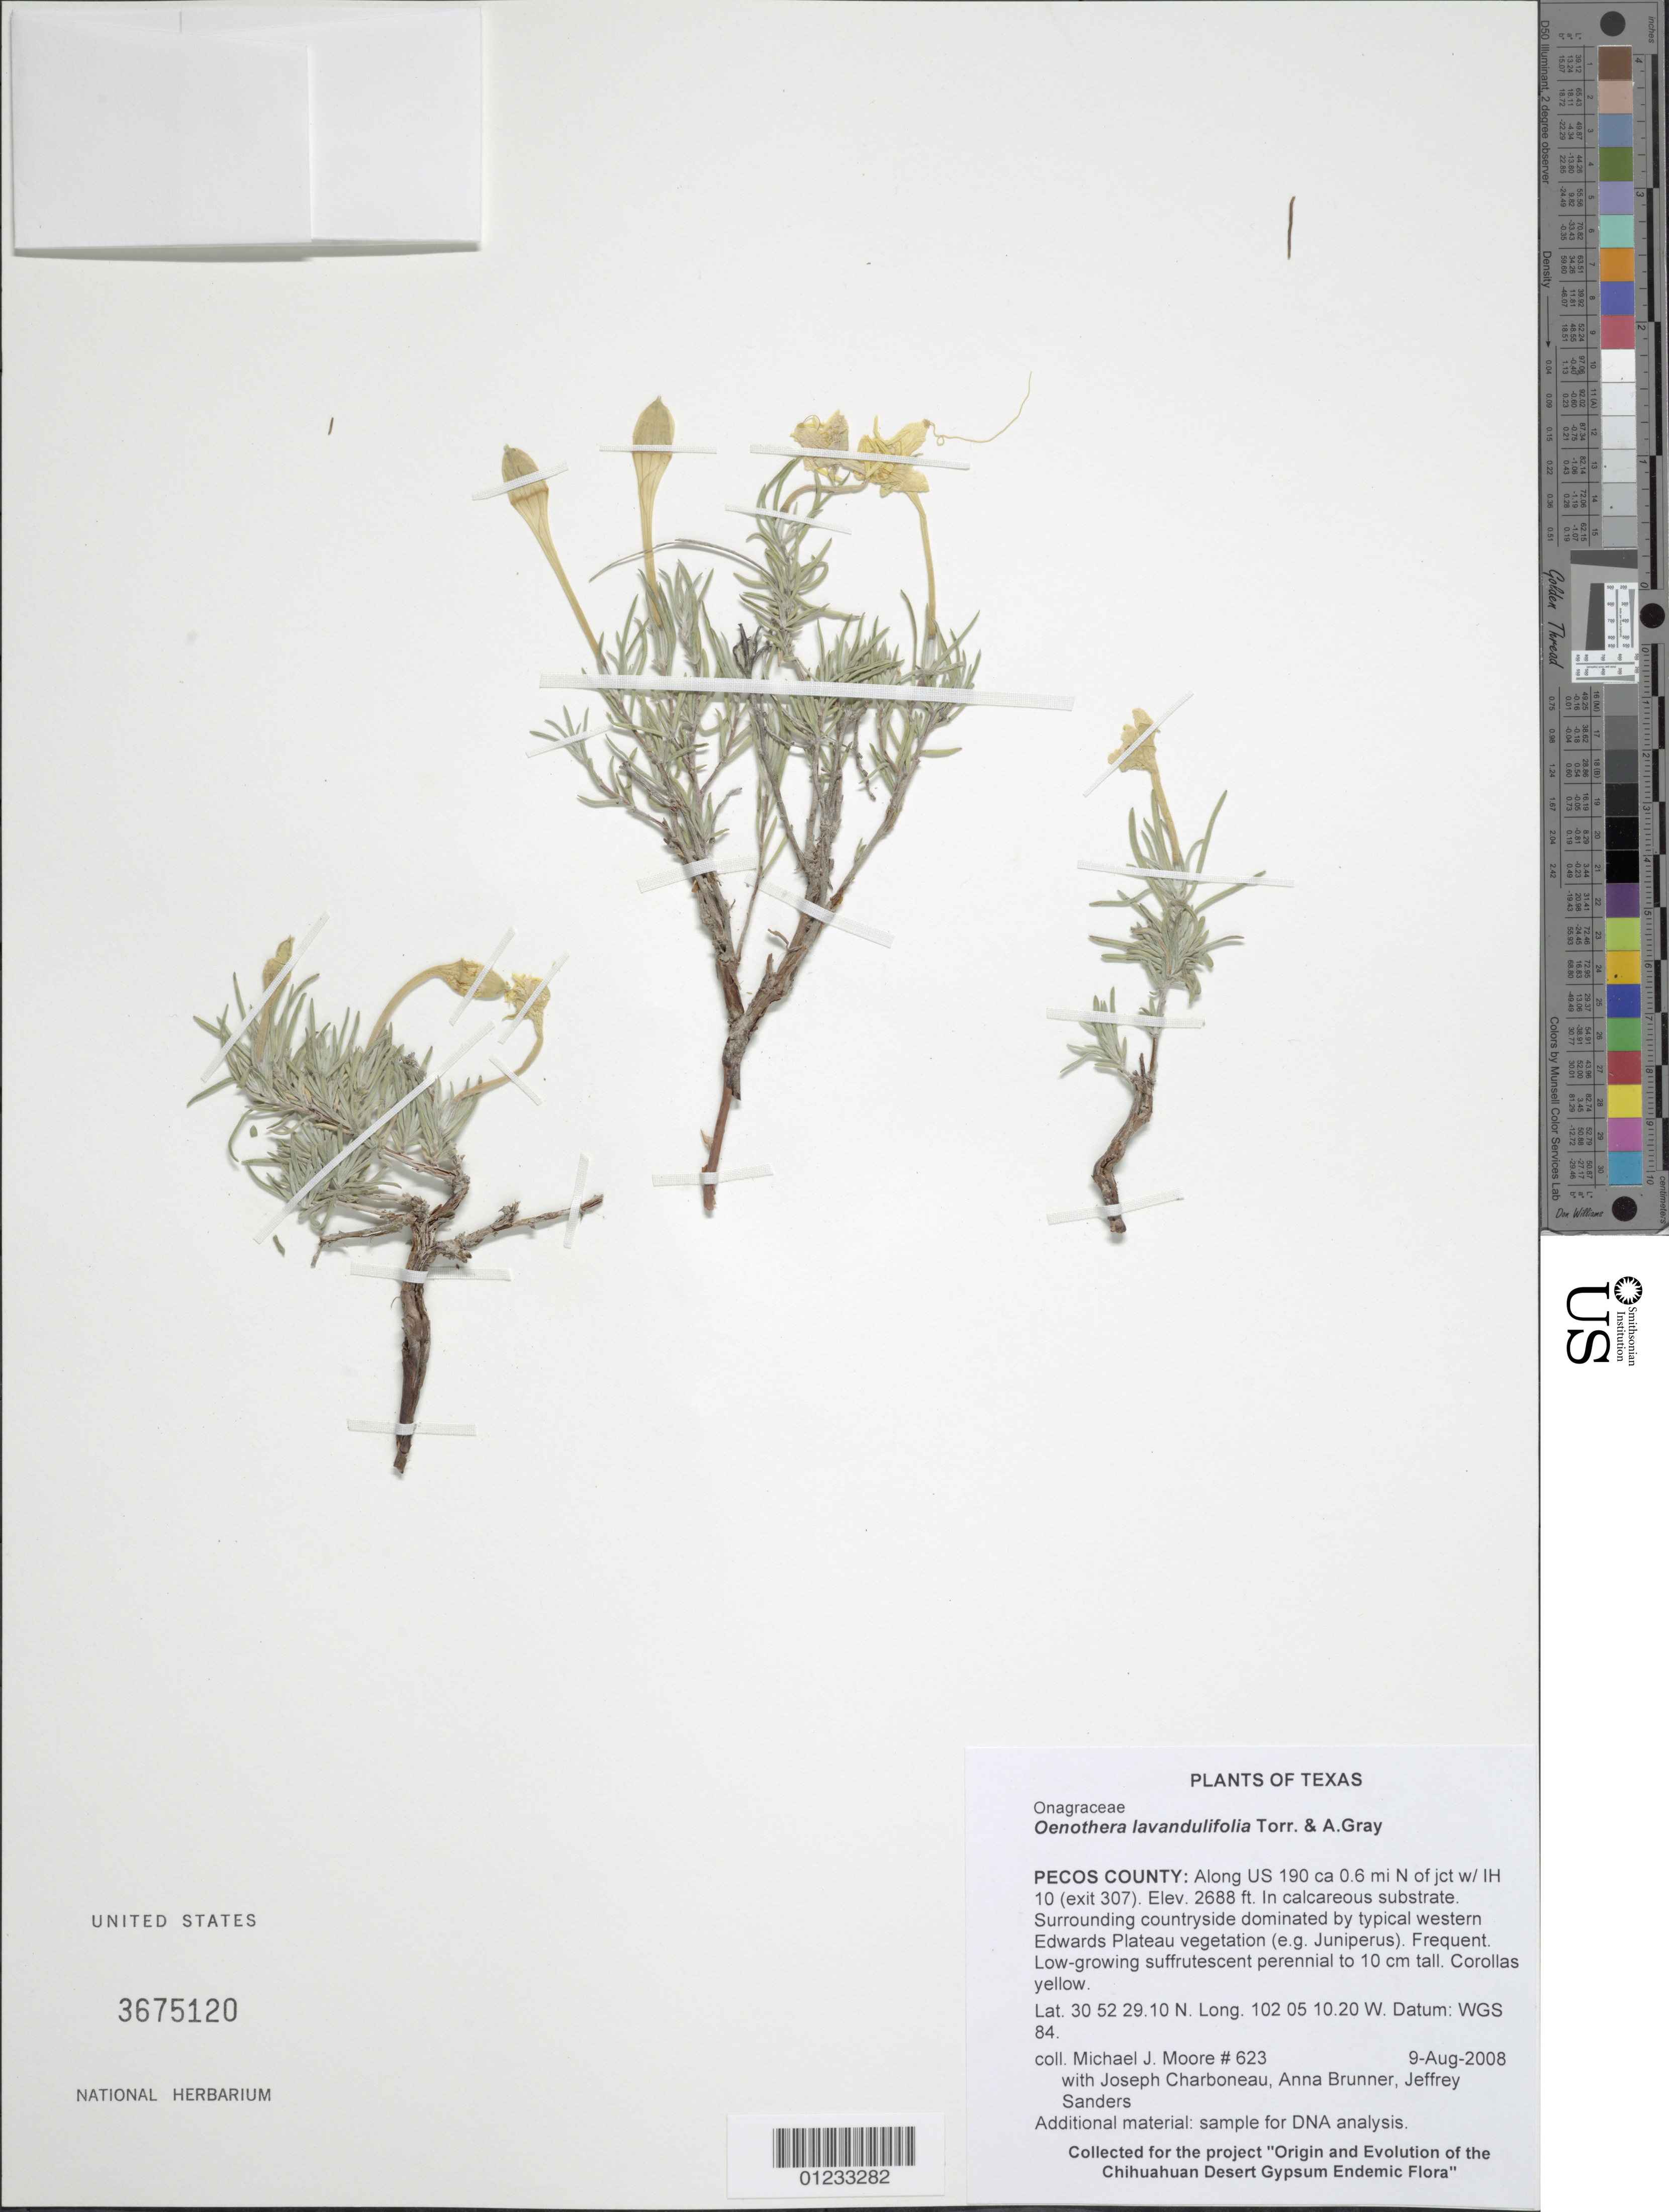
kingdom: Plantae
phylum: Tracheophyta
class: Magnoliopsida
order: Myrtales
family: Onagraceae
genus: Oenothera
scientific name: Oenothera lavandulifolia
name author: Torr. & A. Gray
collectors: M. J. Moore, J. L. M. Charboneau, A. Brunner & J. Sanders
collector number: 623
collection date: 2004-08-08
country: United States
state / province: Texas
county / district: Pecos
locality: Along US 190 ca 0.6 mi N of jct w/ IH 10 (exit 307).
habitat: In calcareous substrate. Surrounding countryside dominated by typical western Edwards Plateau vegetation (e.g. Juniperus).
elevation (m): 819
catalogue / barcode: US 3675120